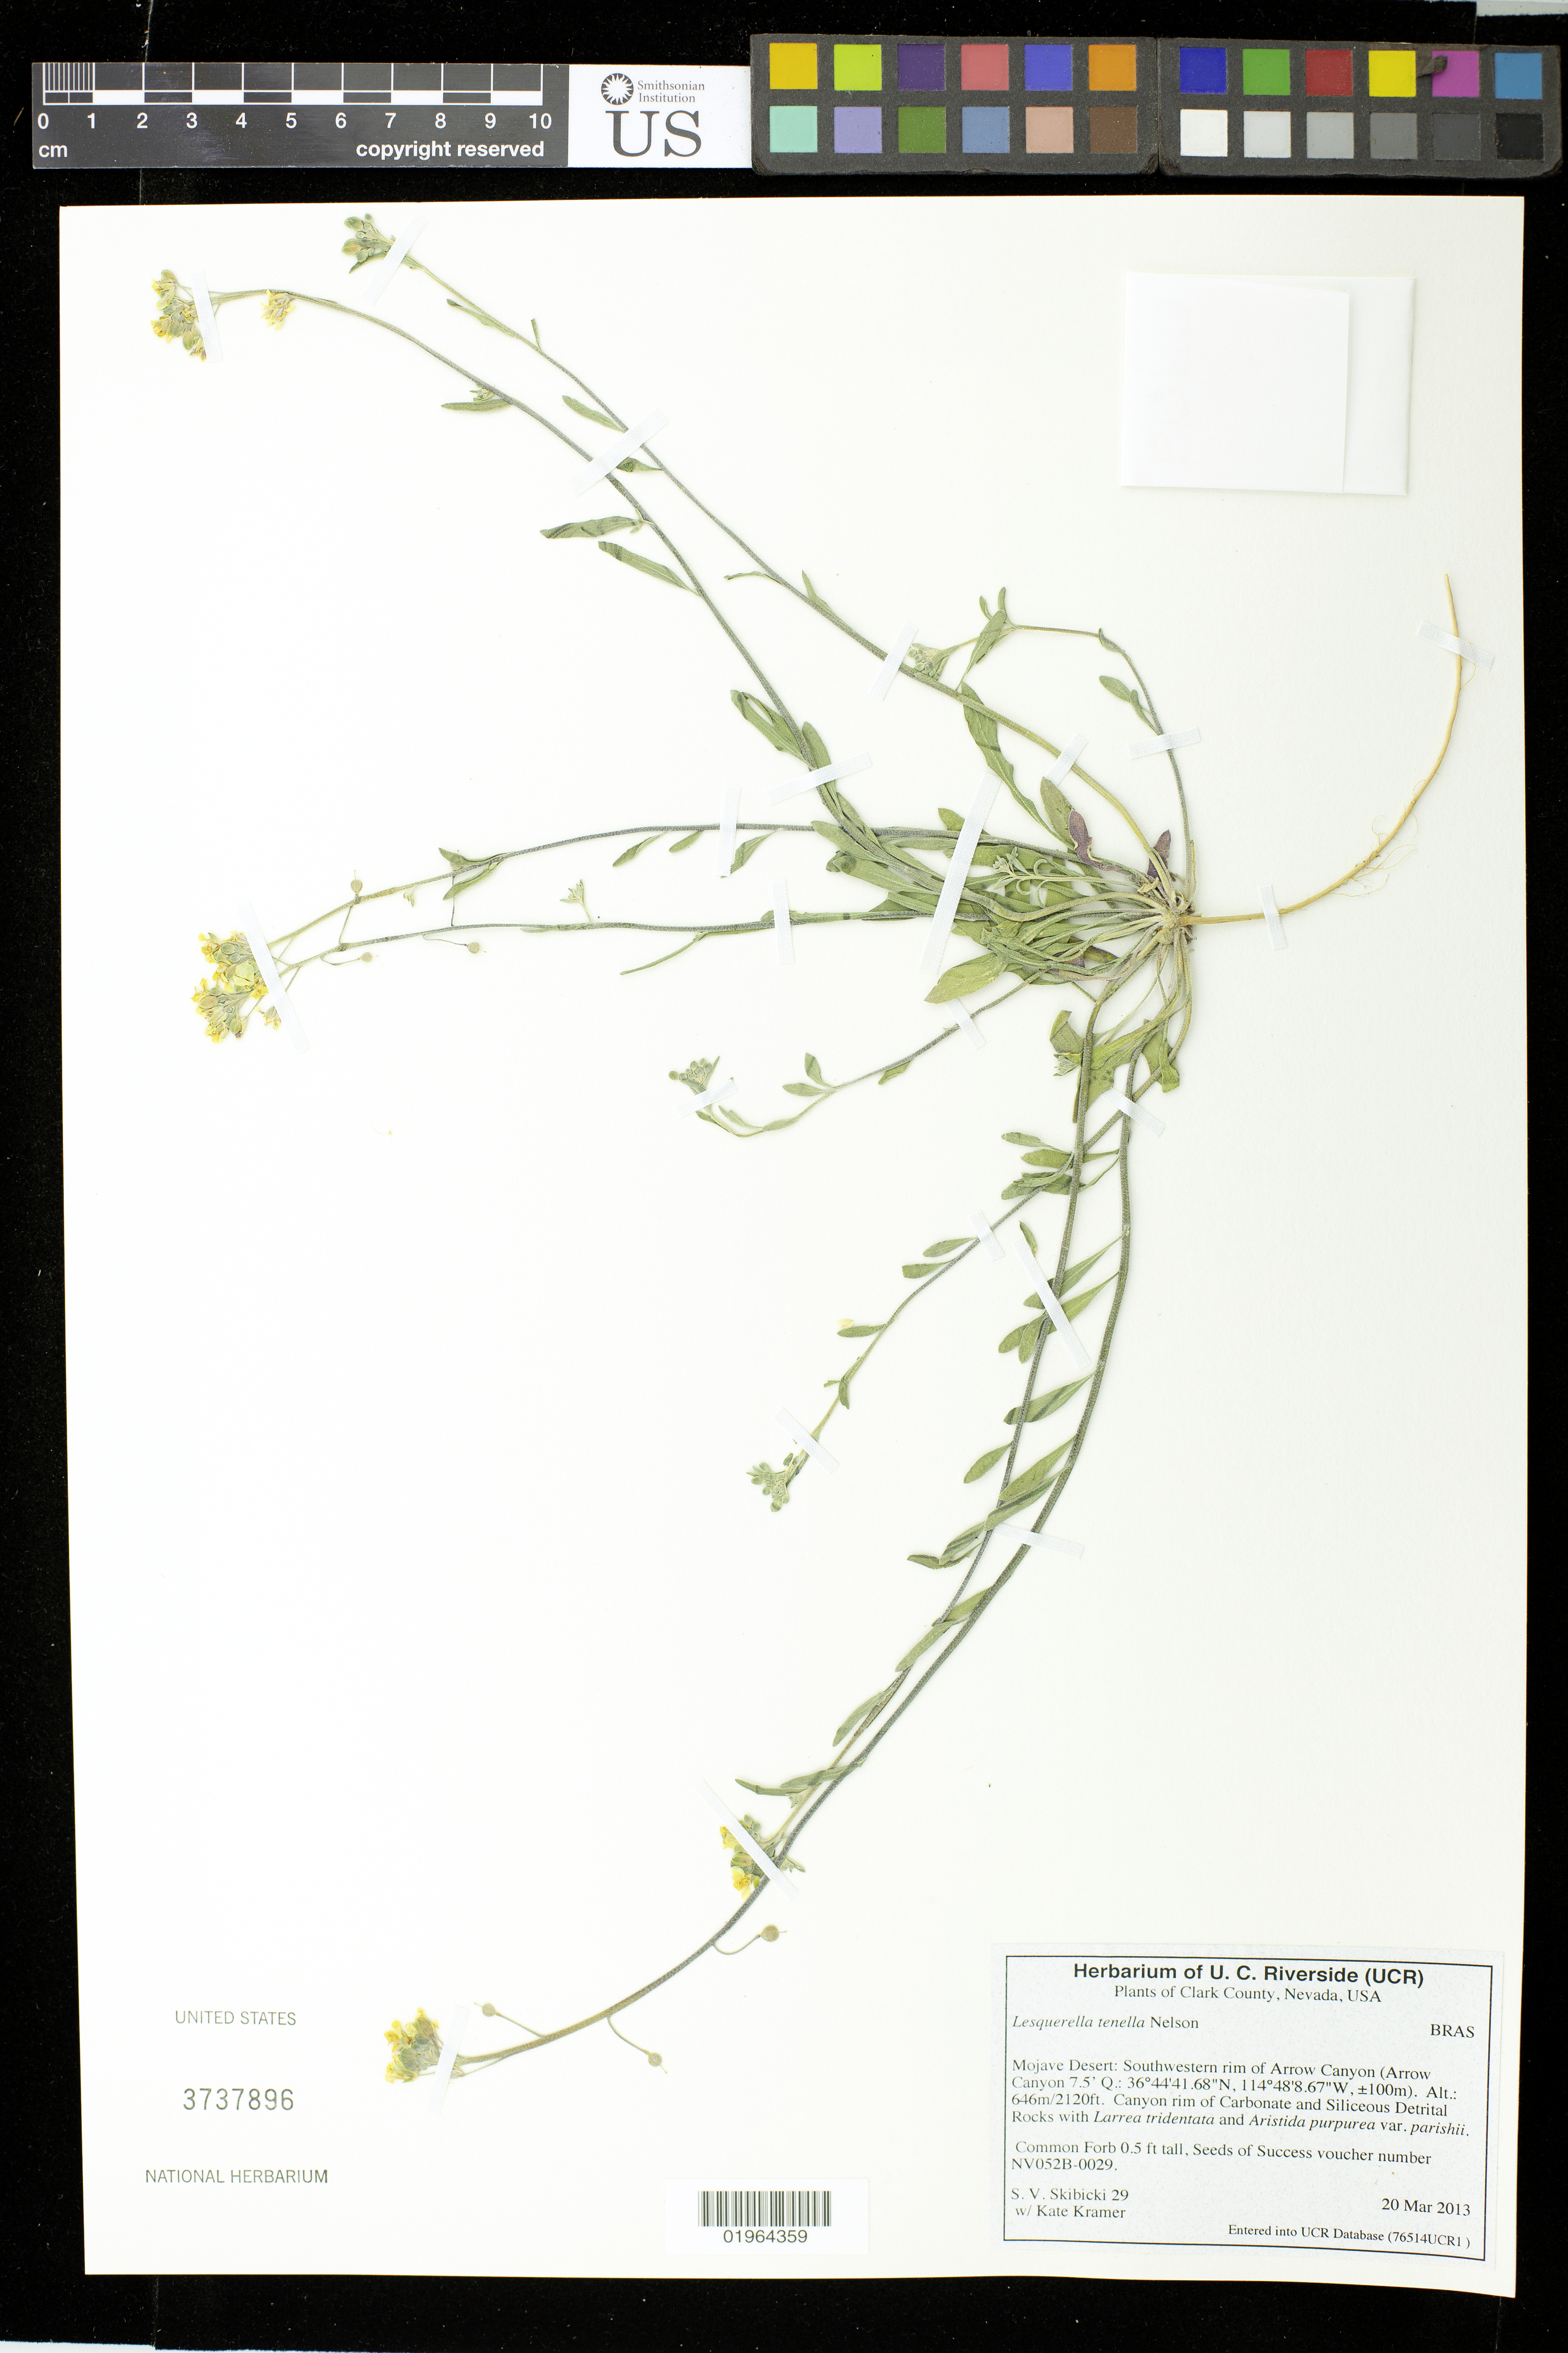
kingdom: Plantae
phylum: Tracheophyta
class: Magnoliopsida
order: Brassicales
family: Brassicaceae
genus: Lesquerella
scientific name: Lesquerella tenella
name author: A. Nelson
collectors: S. Skibicki & K. Kramer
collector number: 29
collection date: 2013-03-20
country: United States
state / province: Nevada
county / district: Clark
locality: Mojave Desert, Southwestern rim of Arrow Canyon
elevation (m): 646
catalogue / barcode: US 3737896